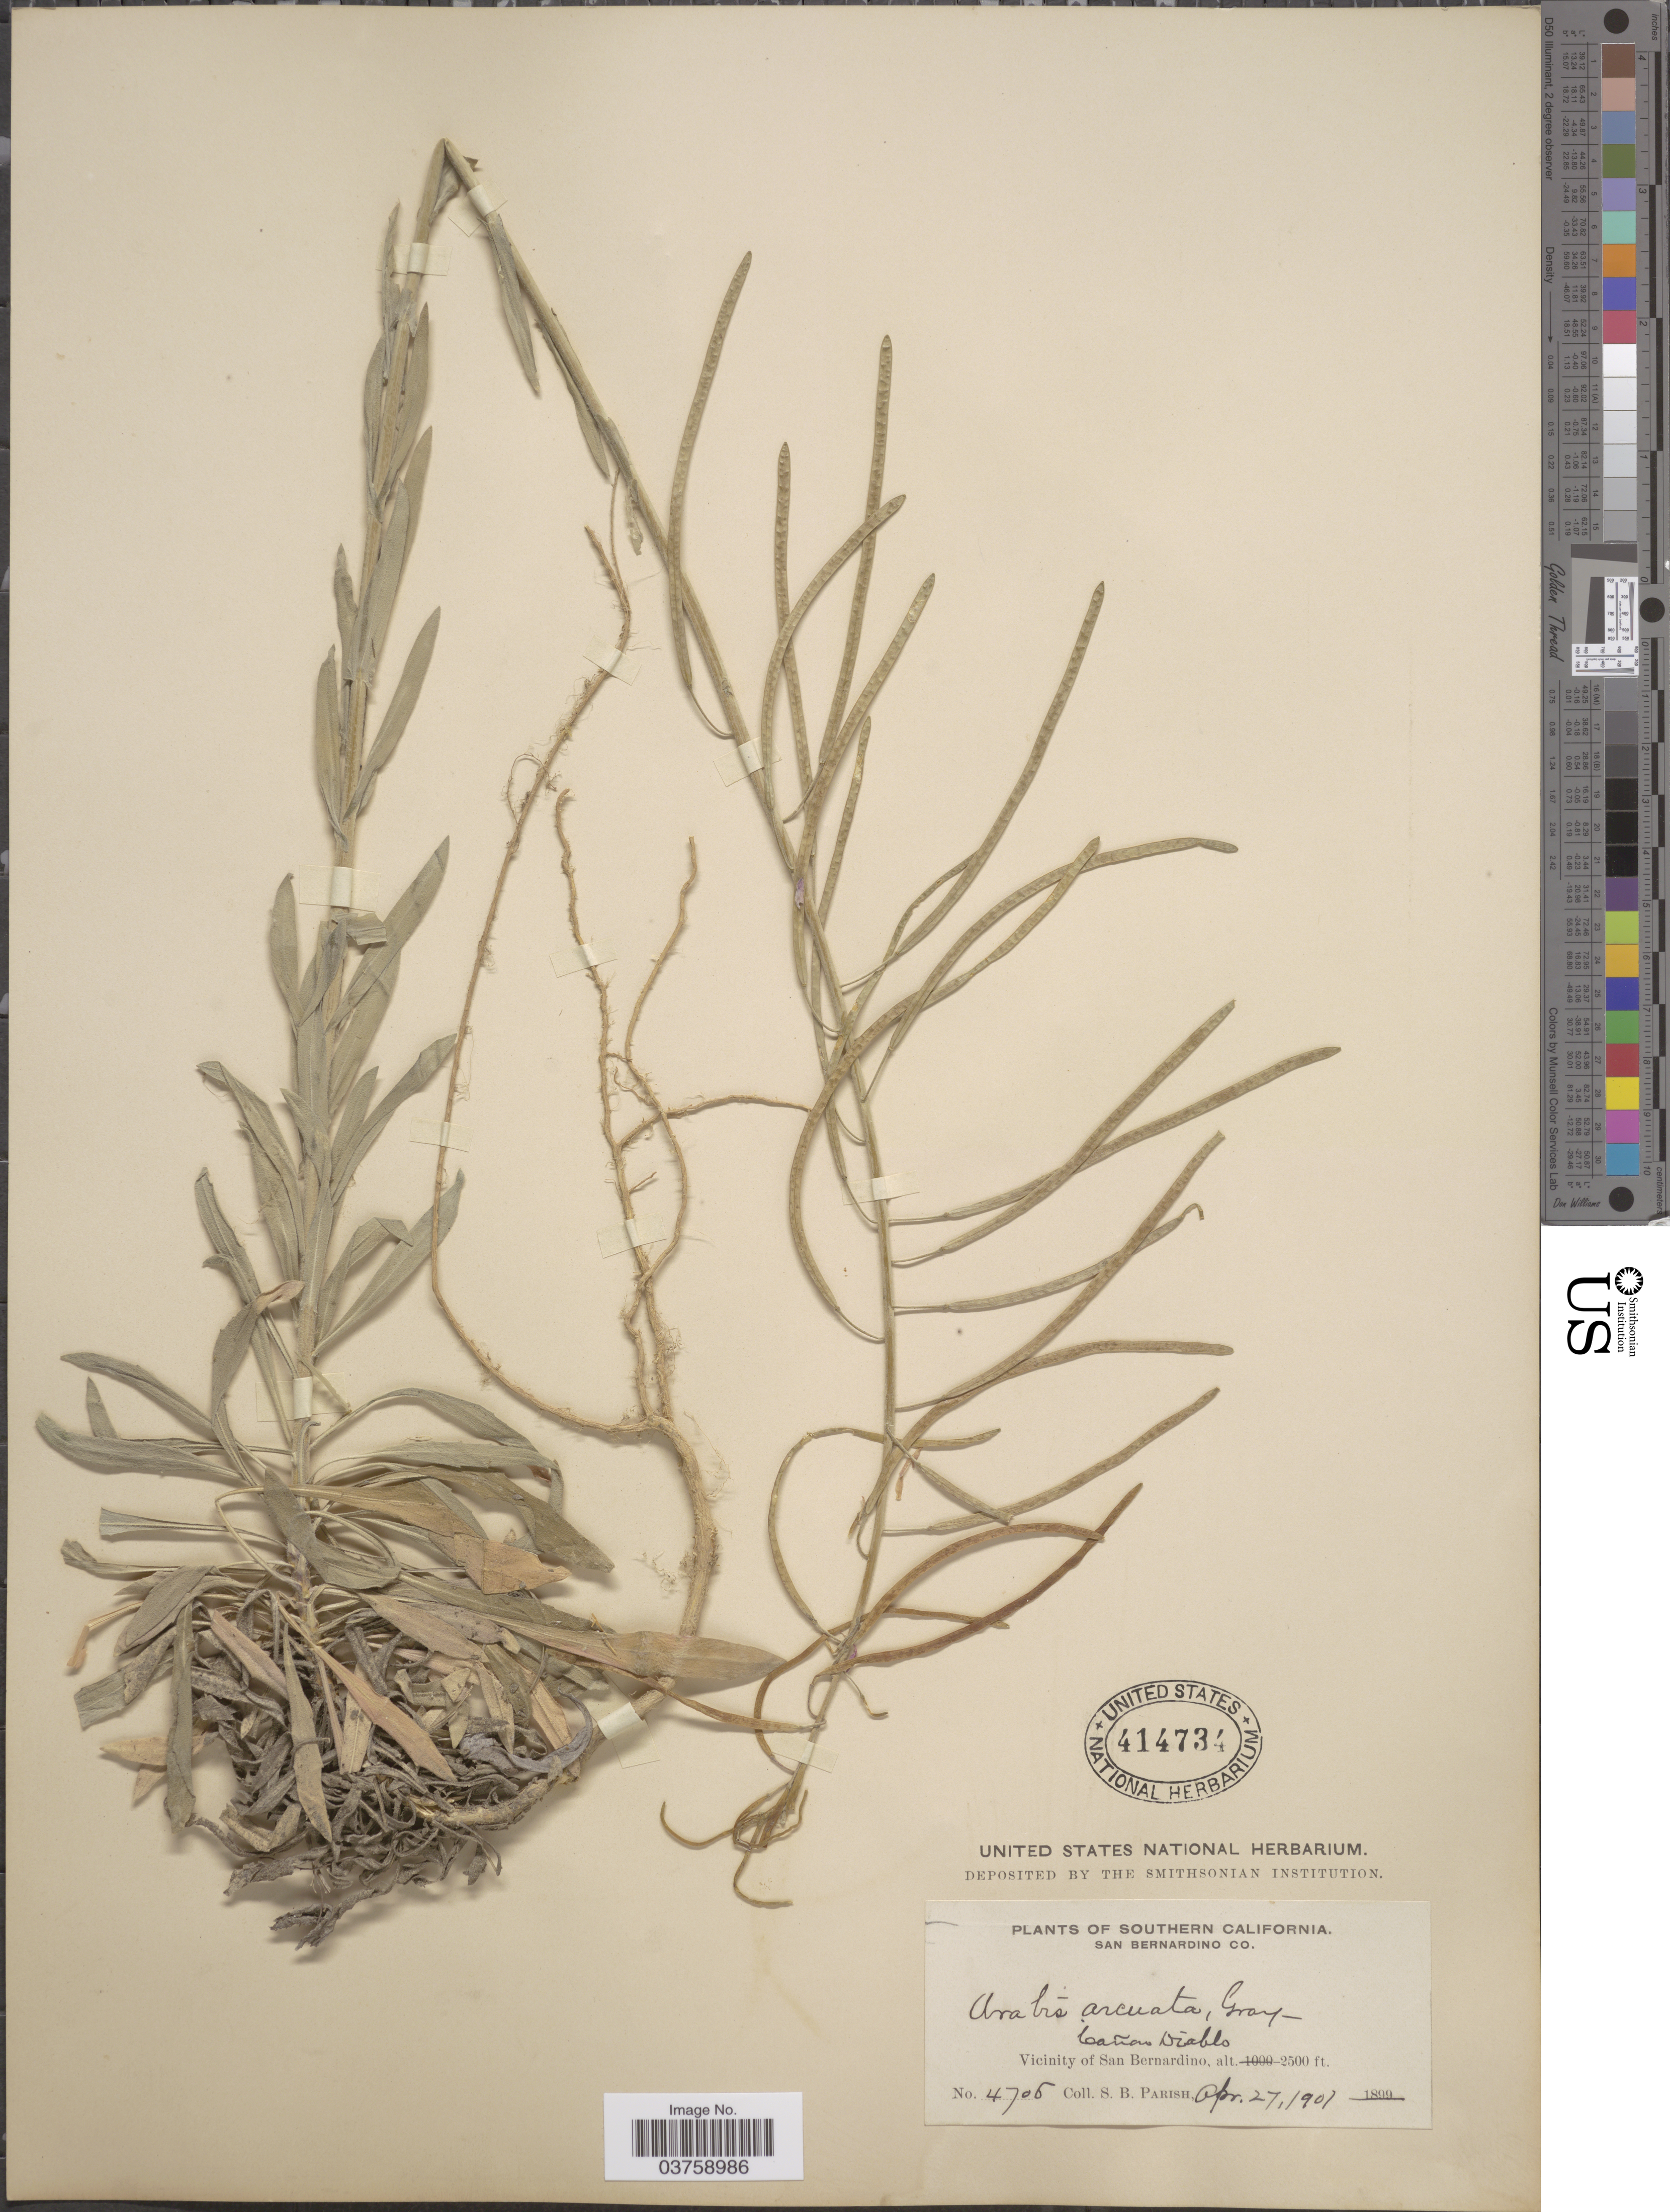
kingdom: Plantae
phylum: Tracheophyta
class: Magnoliopsida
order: Brassicales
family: Brassicaceae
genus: Arabis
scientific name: Arabis sparsiflora var. arcuata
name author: (Nutt.) Rollins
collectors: S. B. Parish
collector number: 4706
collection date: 1907-04-27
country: United States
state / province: California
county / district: San Bernardino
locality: Southern California. San Bernardino Co. Cañon Diablo. Vicinity of San Bernardino.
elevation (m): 762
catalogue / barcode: US 414734